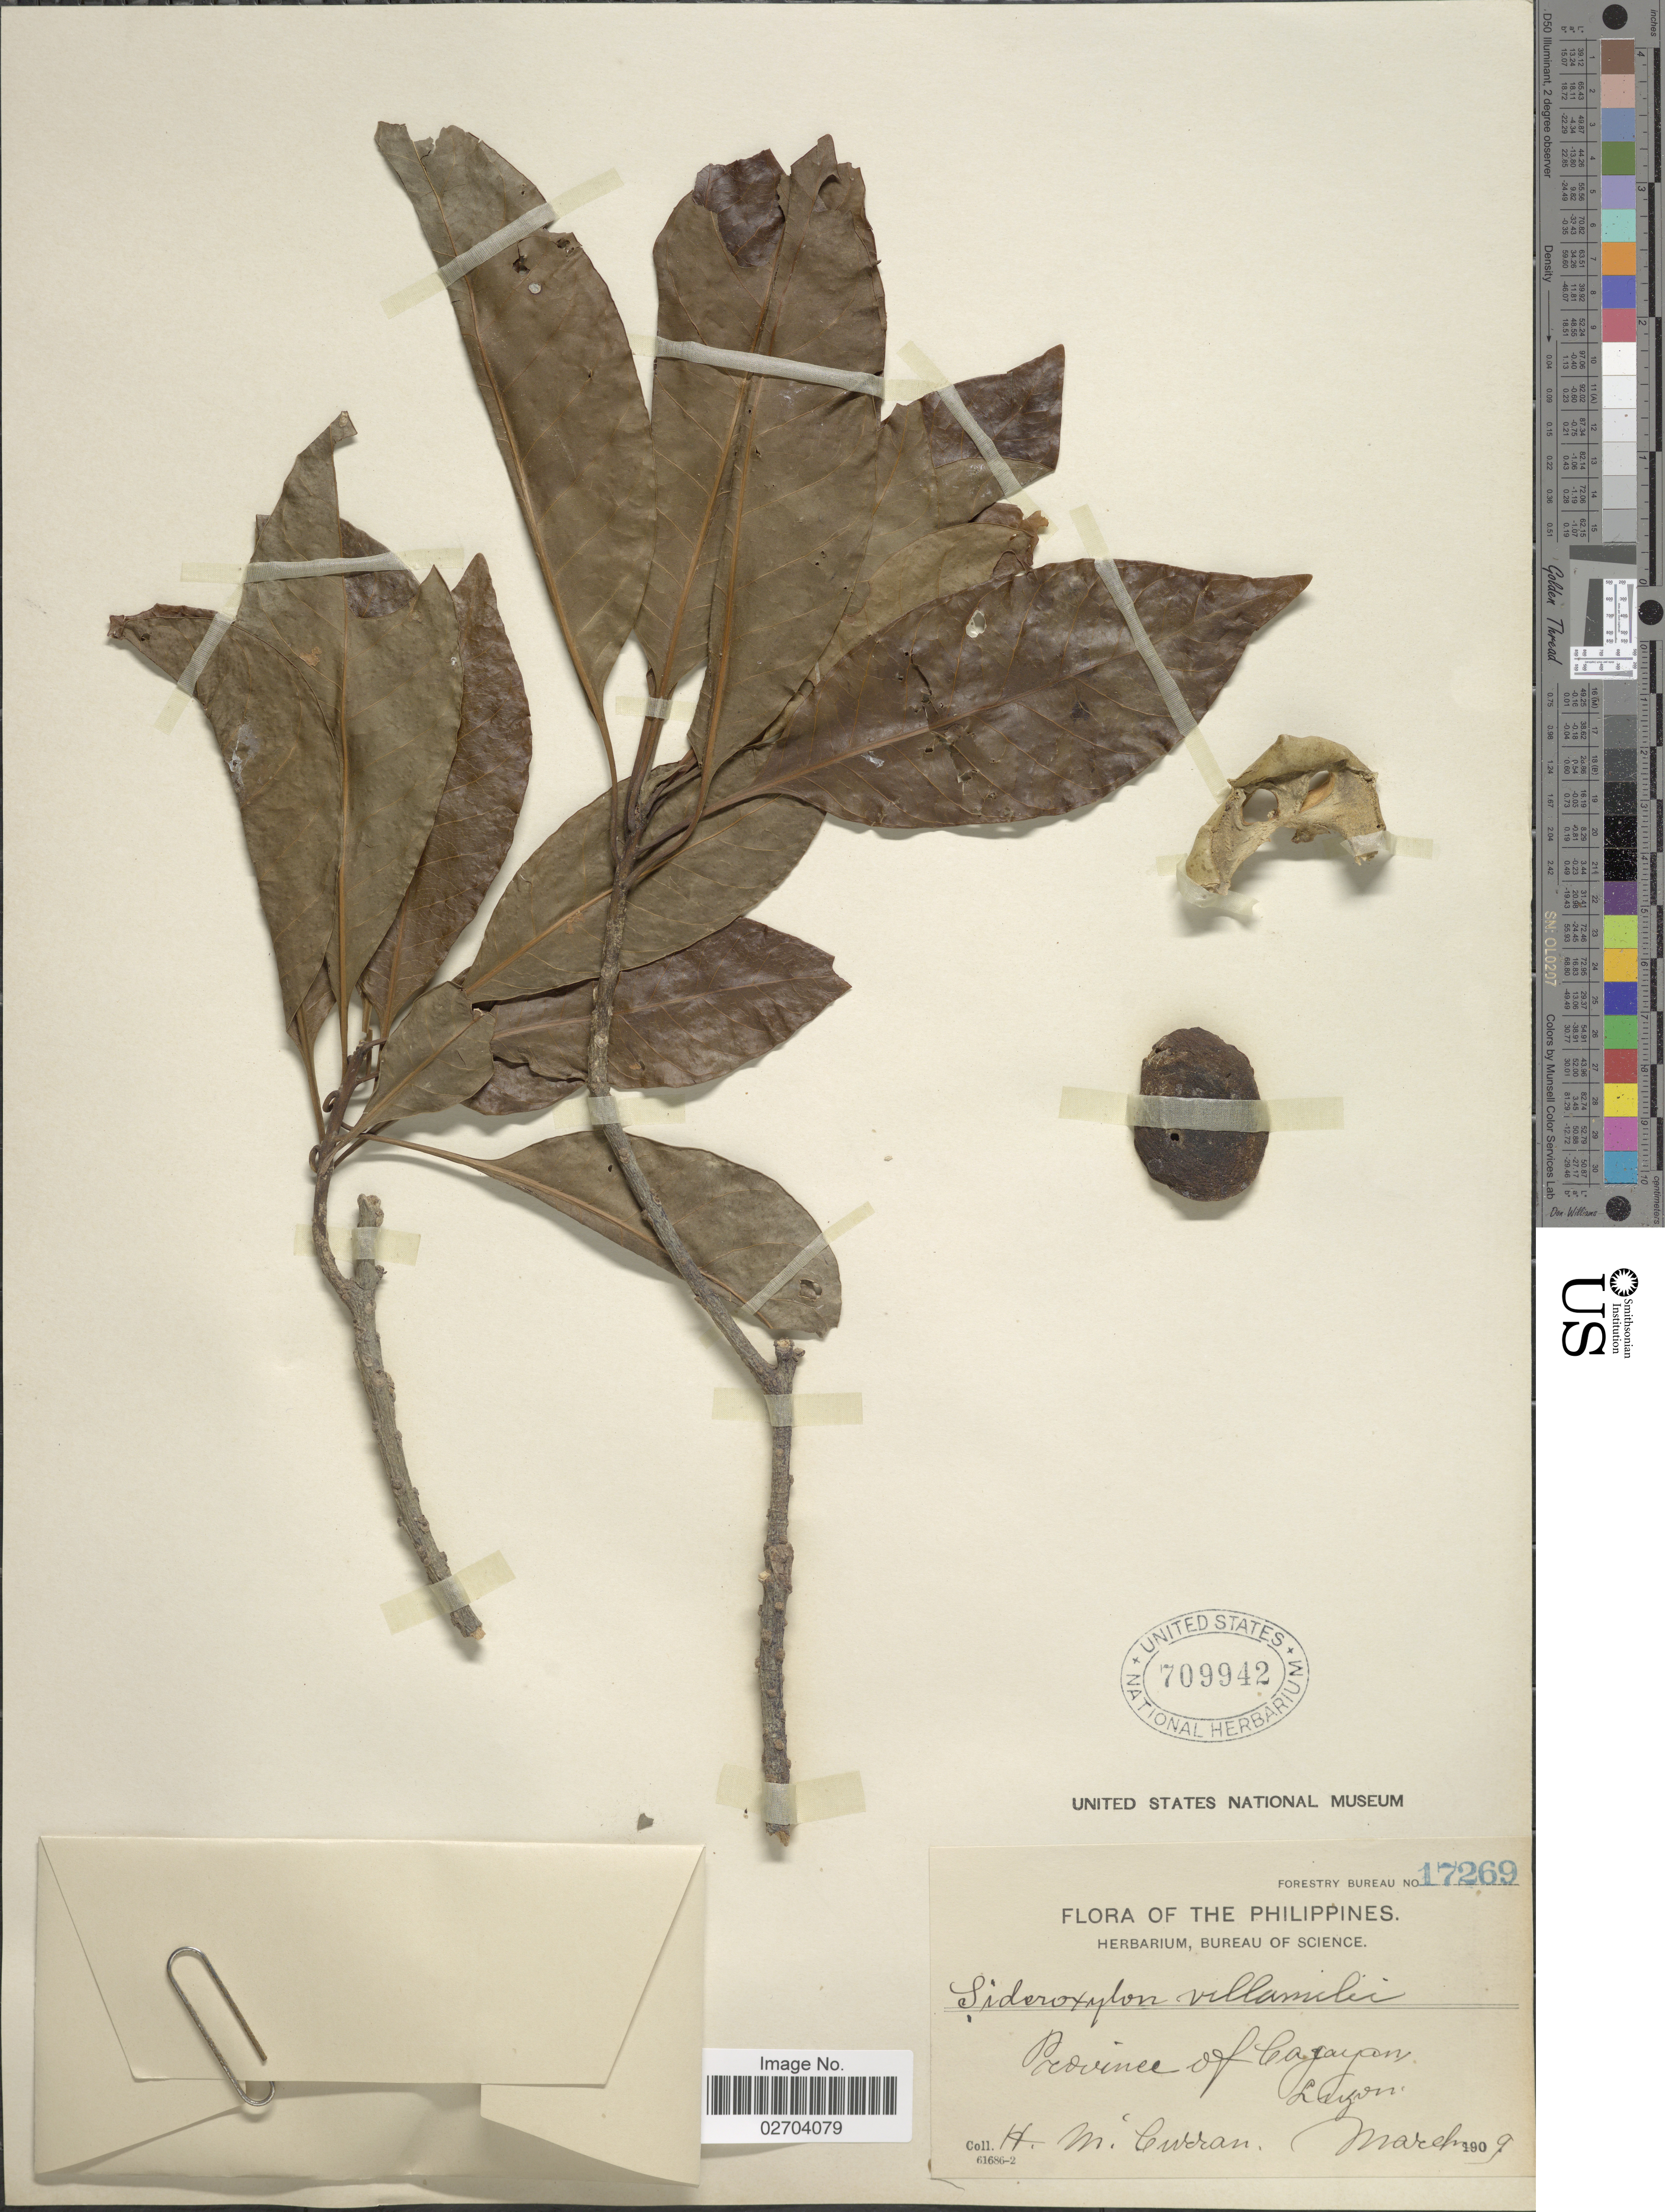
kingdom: Plantae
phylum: Tracheophyta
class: Magnoliopsida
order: Ericales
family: Sapotaceae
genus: Sideroxylon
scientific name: Sideroxylon villamilii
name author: Merr.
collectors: H. M. Curran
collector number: Forestry Bureau 17269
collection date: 1909-03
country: Philippines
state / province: Cagayan Valley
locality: Province of Cagayan, Luzon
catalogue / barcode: US 709942